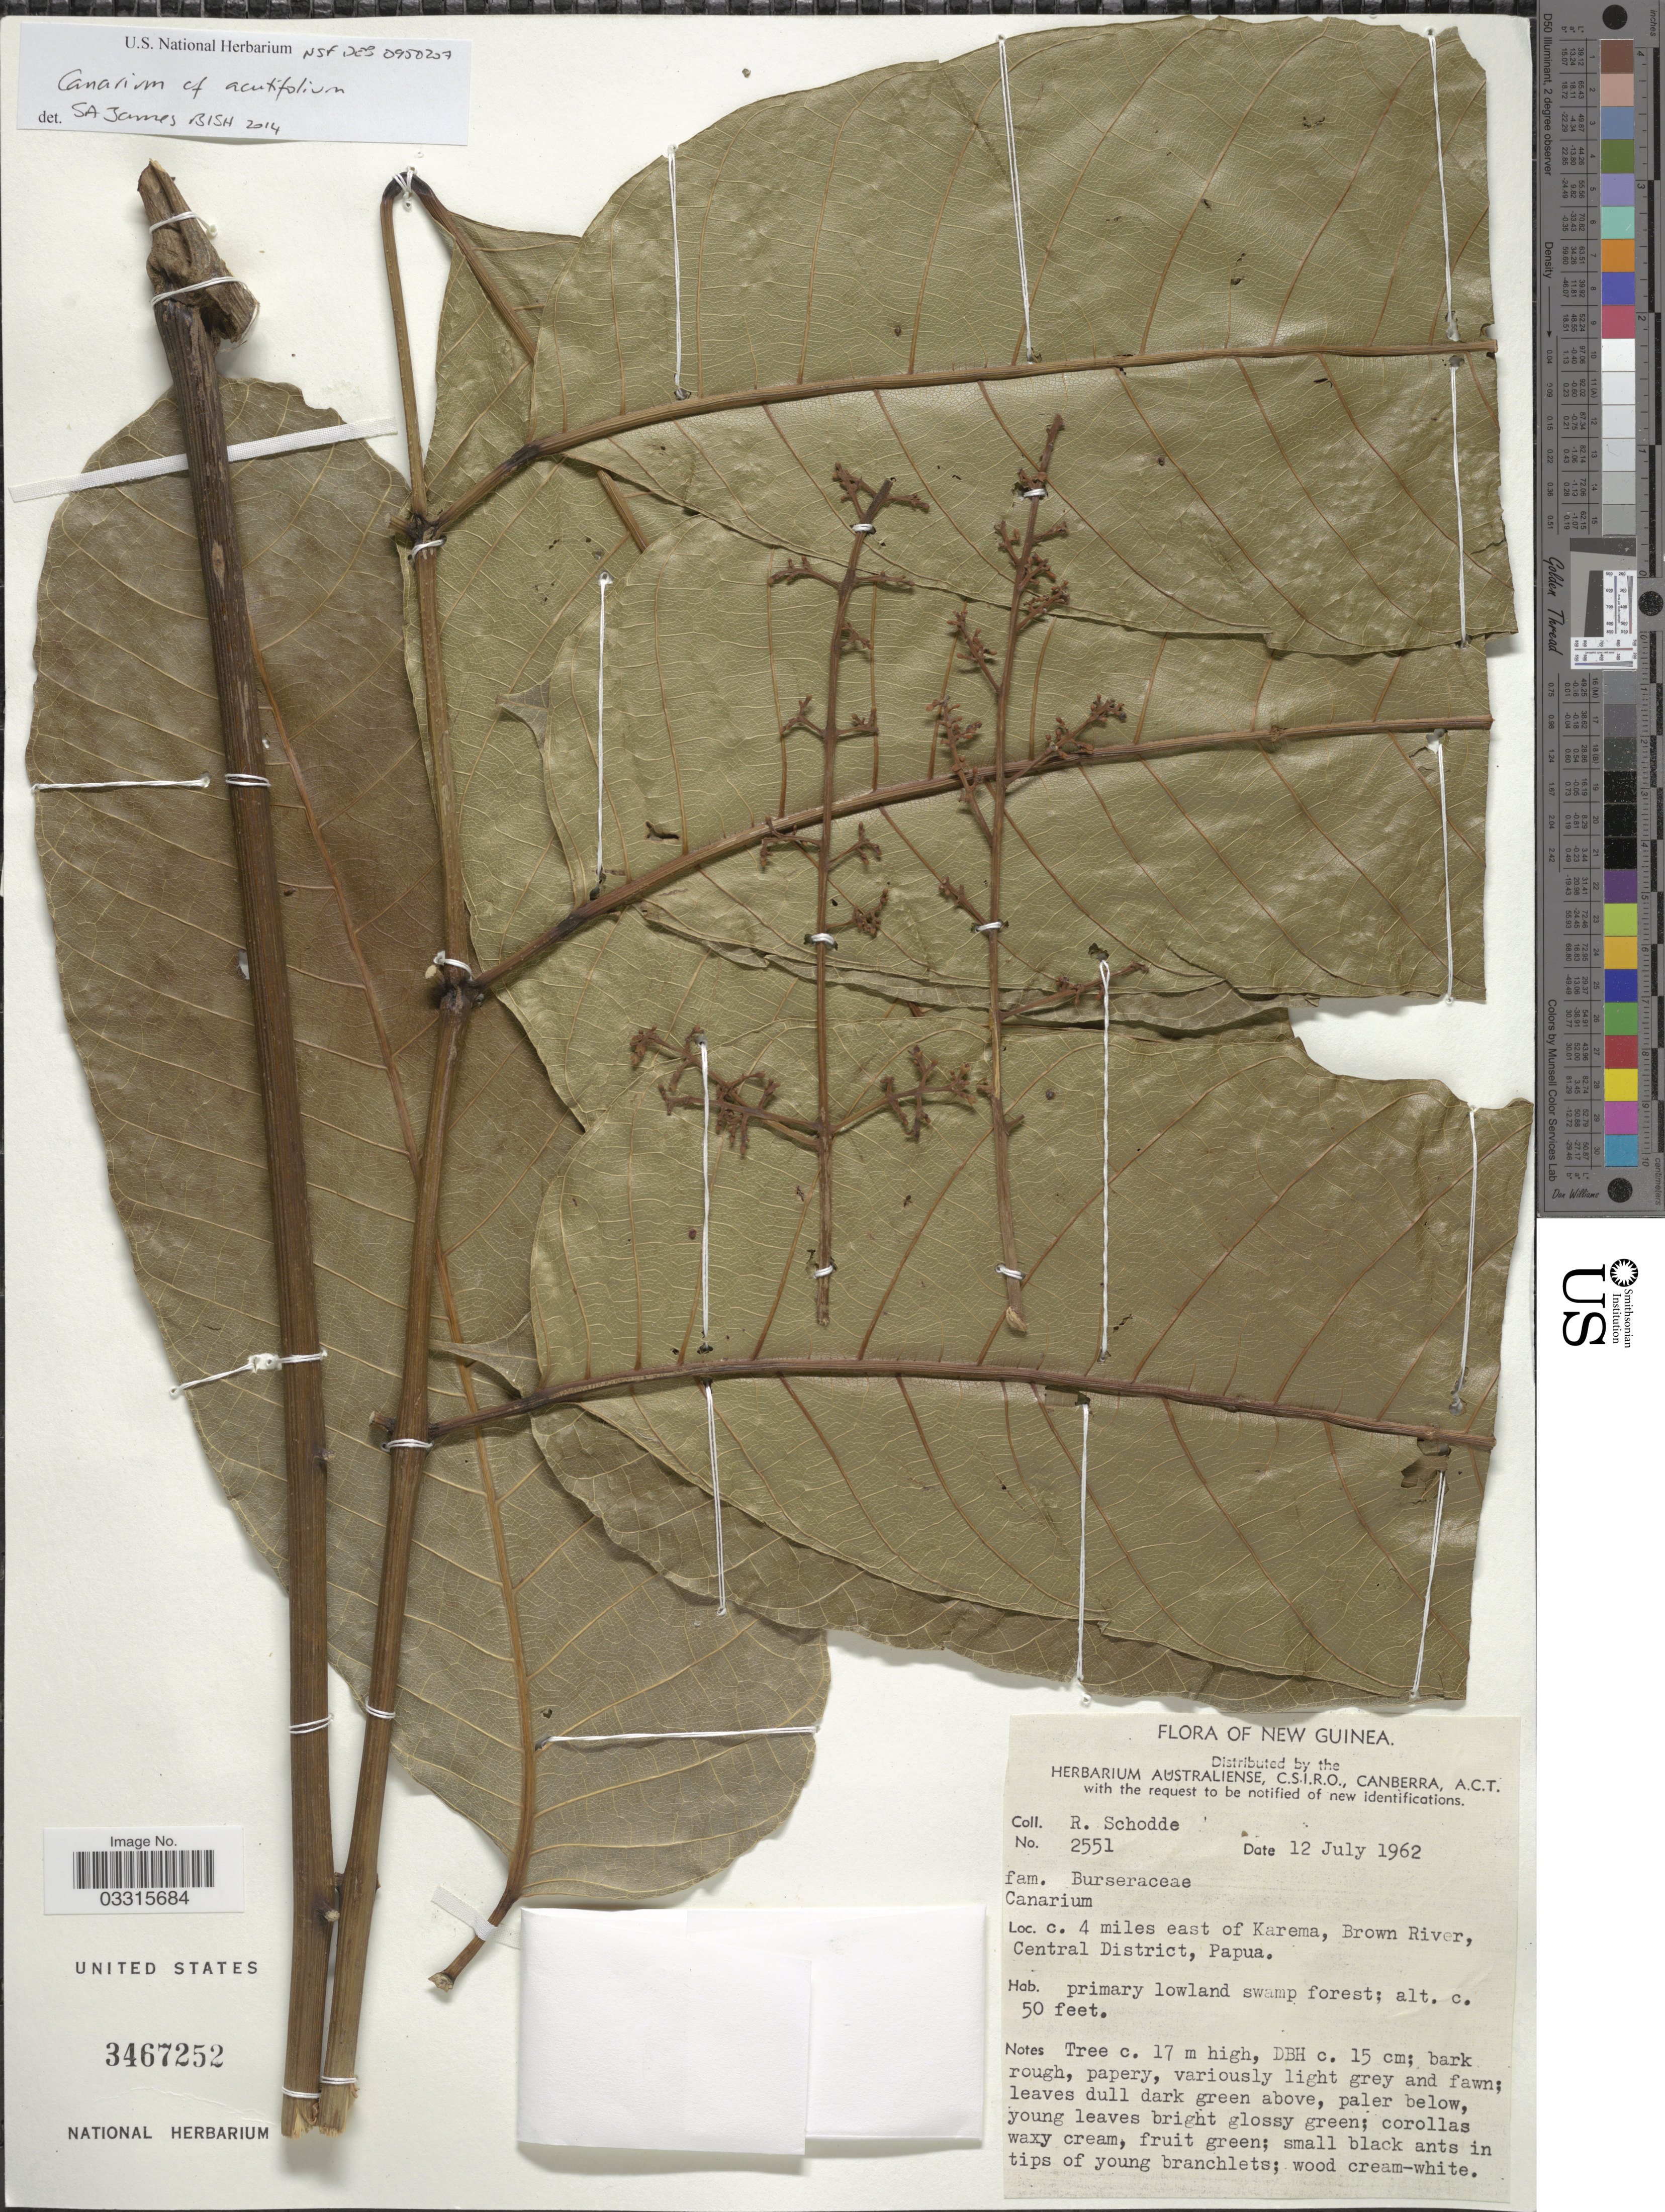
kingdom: Plantae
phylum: Tracheophyta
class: Magnoliopsida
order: Sapindales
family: Burseraceae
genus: Canarium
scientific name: Canarium acutifolium var. acutifolium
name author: (DC.) Merr.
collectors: R. Schodde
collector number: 2551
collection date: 1962-07-12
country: Papua New Guinea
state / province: Central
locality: New Guinea. C. 4 miles east of Karema, Brown River, Papua.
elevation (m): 15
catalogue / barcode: US 3467252